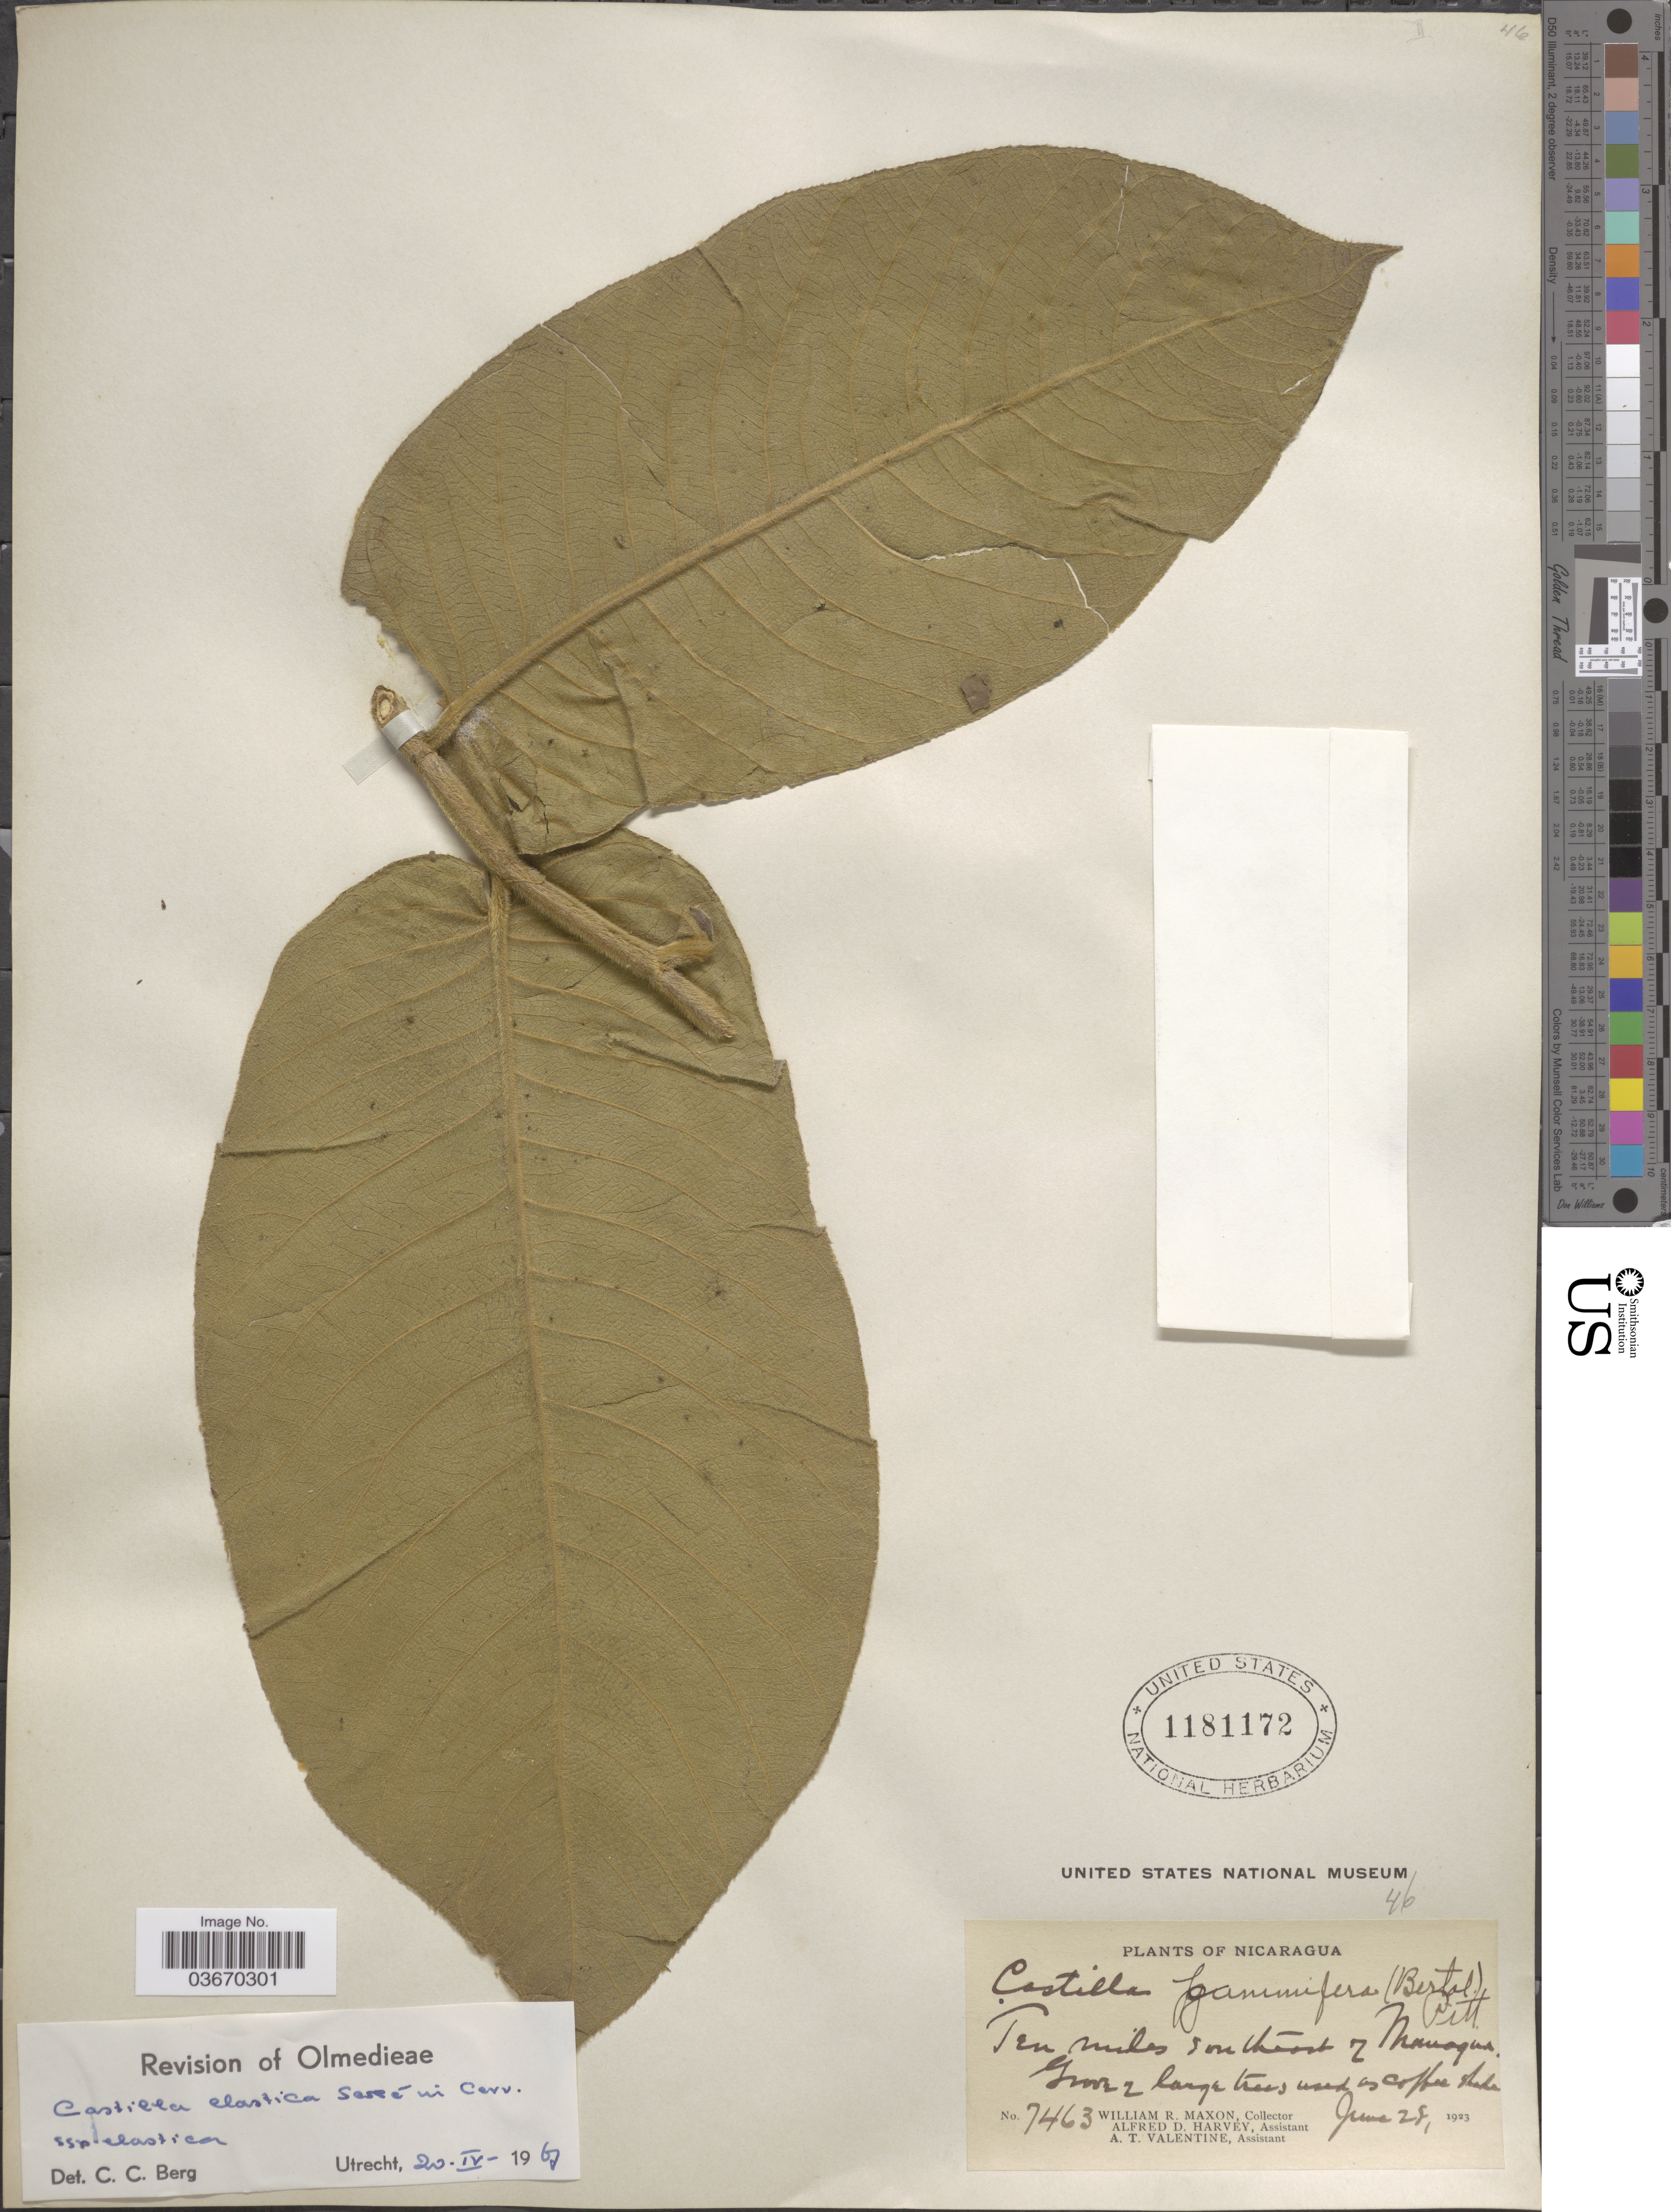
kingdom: Plantae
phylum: Tracheophyta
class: Magnoliopsida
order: Rosales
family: Moraceae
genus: Castilla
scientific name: Castilla elastica subsp. elastica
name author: Sessé ex Cerv.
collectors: W. R. Maxon, A. D. Harvey & A. Valentine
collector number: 7463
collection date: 1923-06-28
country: Nicaragua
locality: Ten miles southeast of Namaqua.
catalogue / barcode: US 1181172